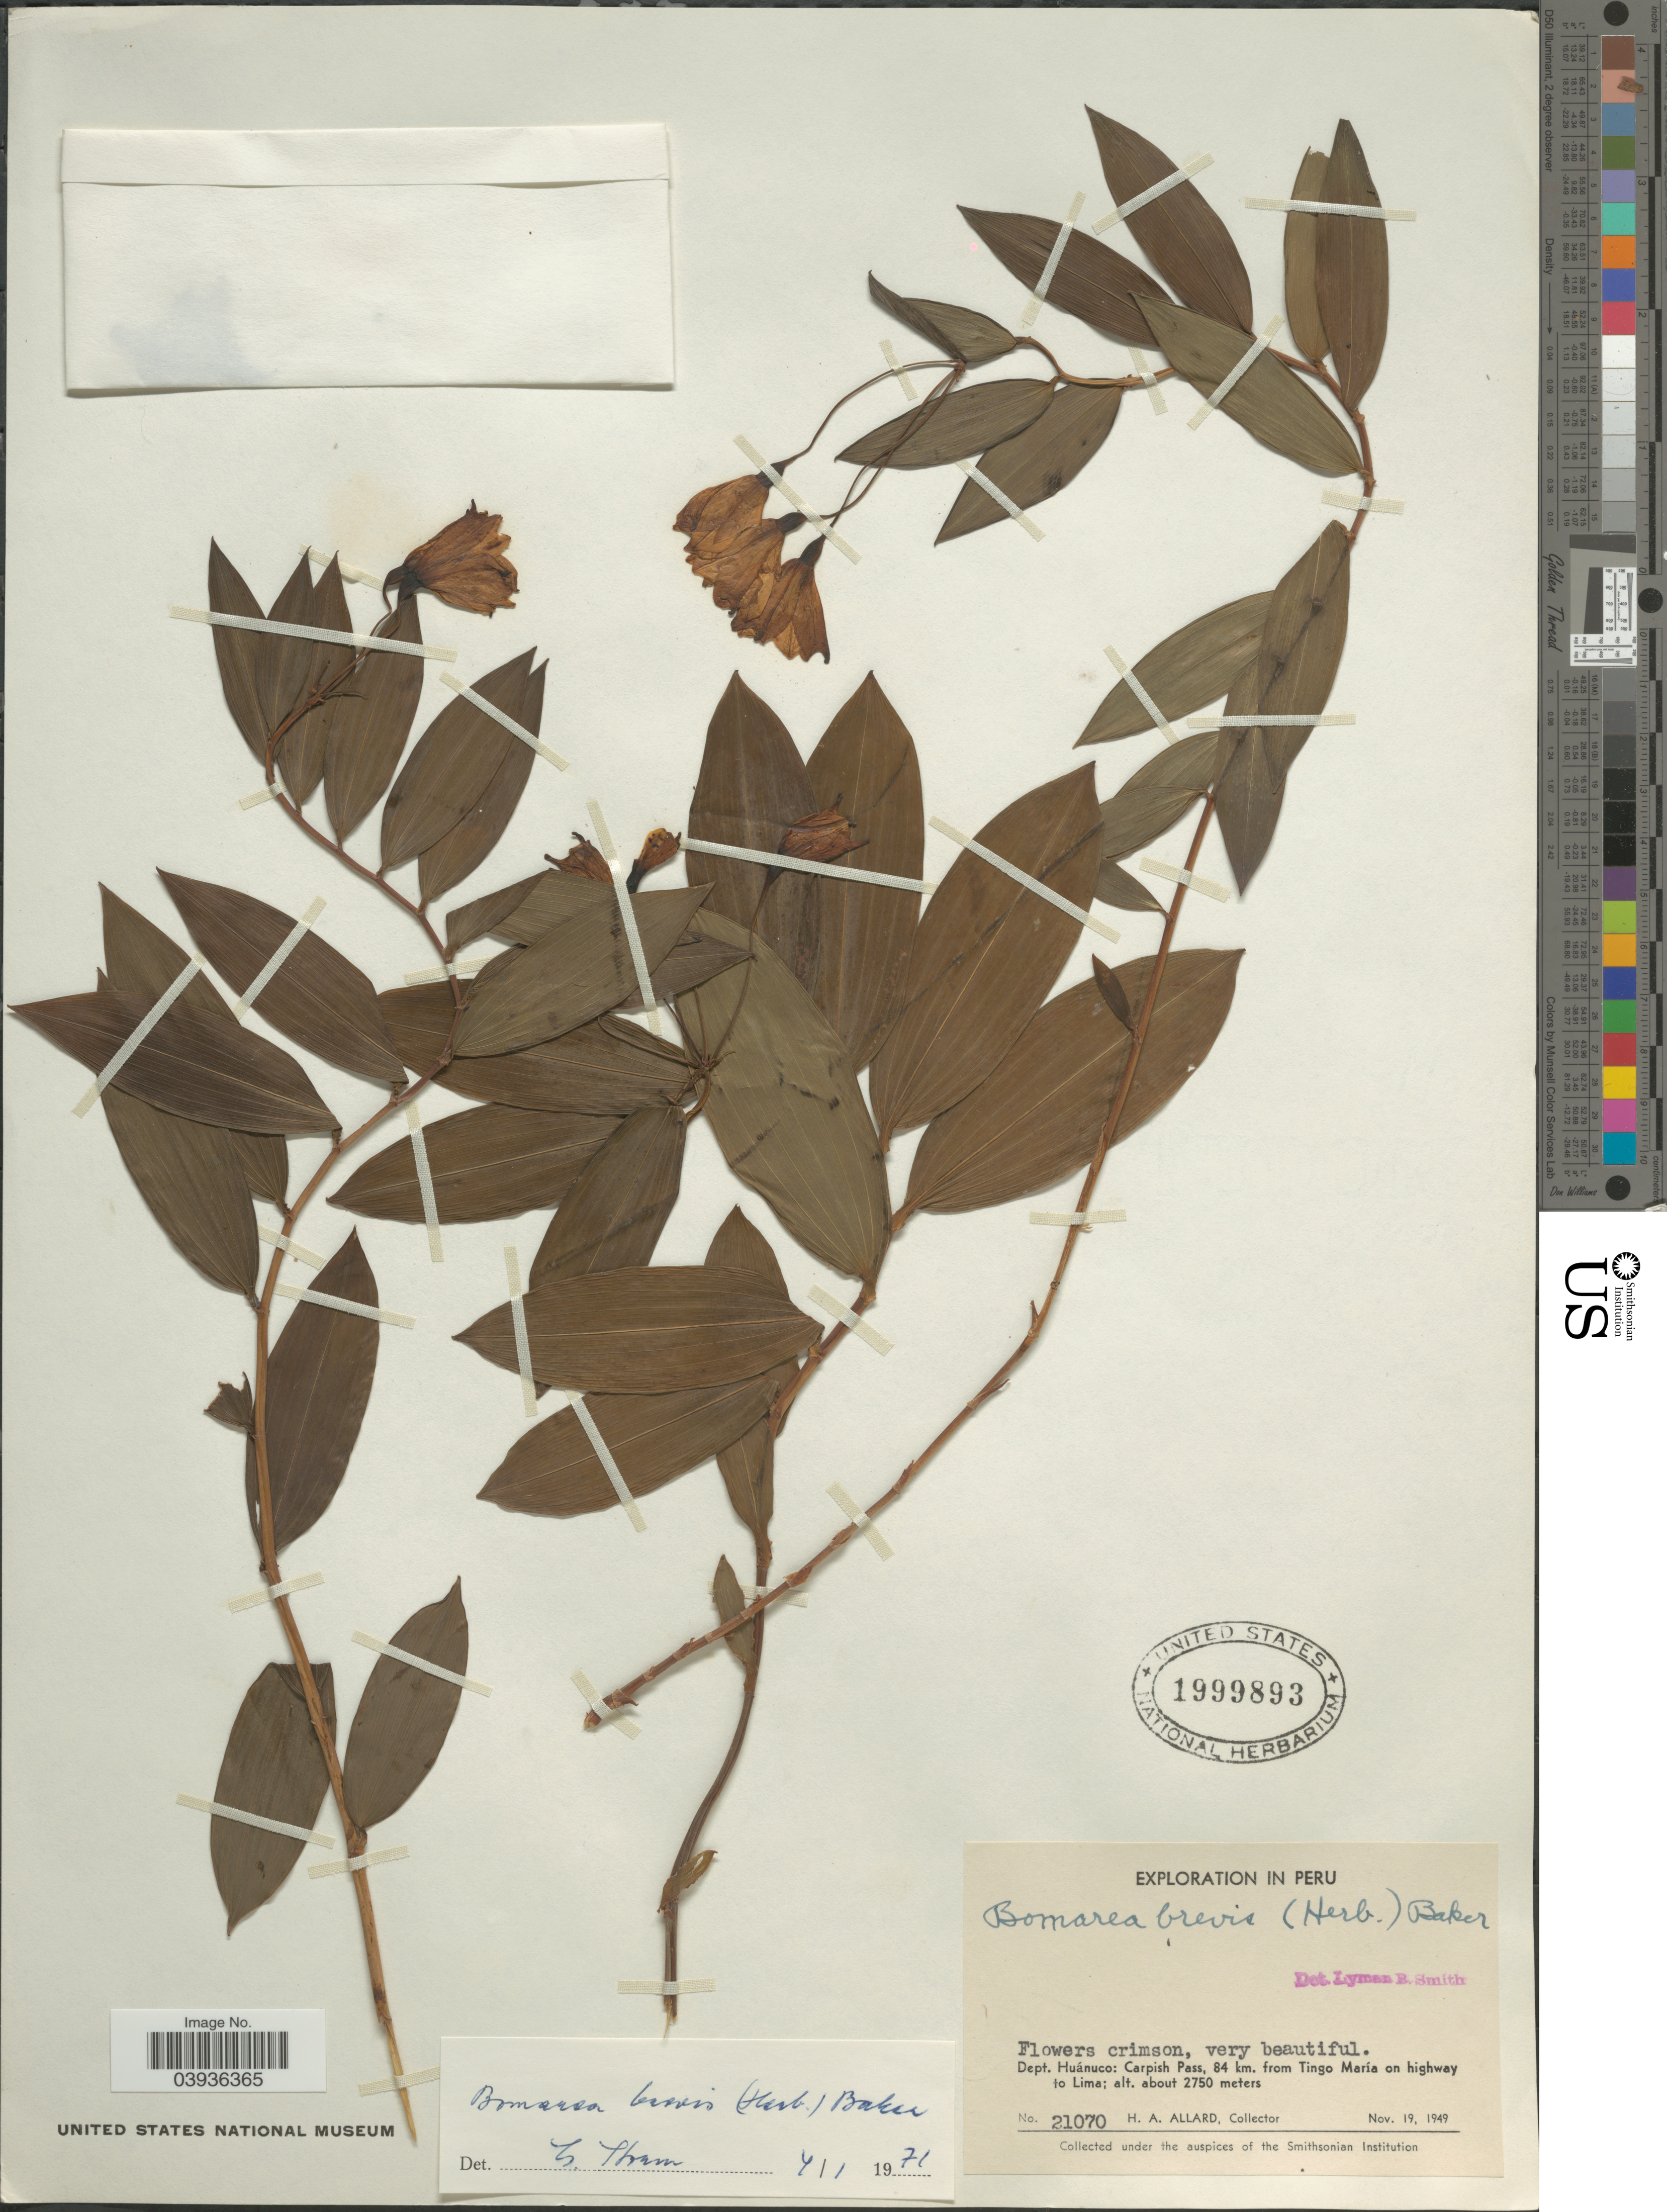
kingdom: Plantae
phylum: Tracheophyta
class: Liliopsida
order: Liliales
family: Alstroemeriaceae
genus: Bomarea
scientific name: Bomarea brevis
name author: (Herb.) Baker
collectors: H. A. Allard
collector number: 21070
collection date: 1949-11-19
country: Peru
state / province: Huánuco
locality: Dept. Huánuco: Carpish Pass, 84 km. from Tingo María on highway to Lima.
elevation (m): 2750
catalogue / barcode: US 1999893